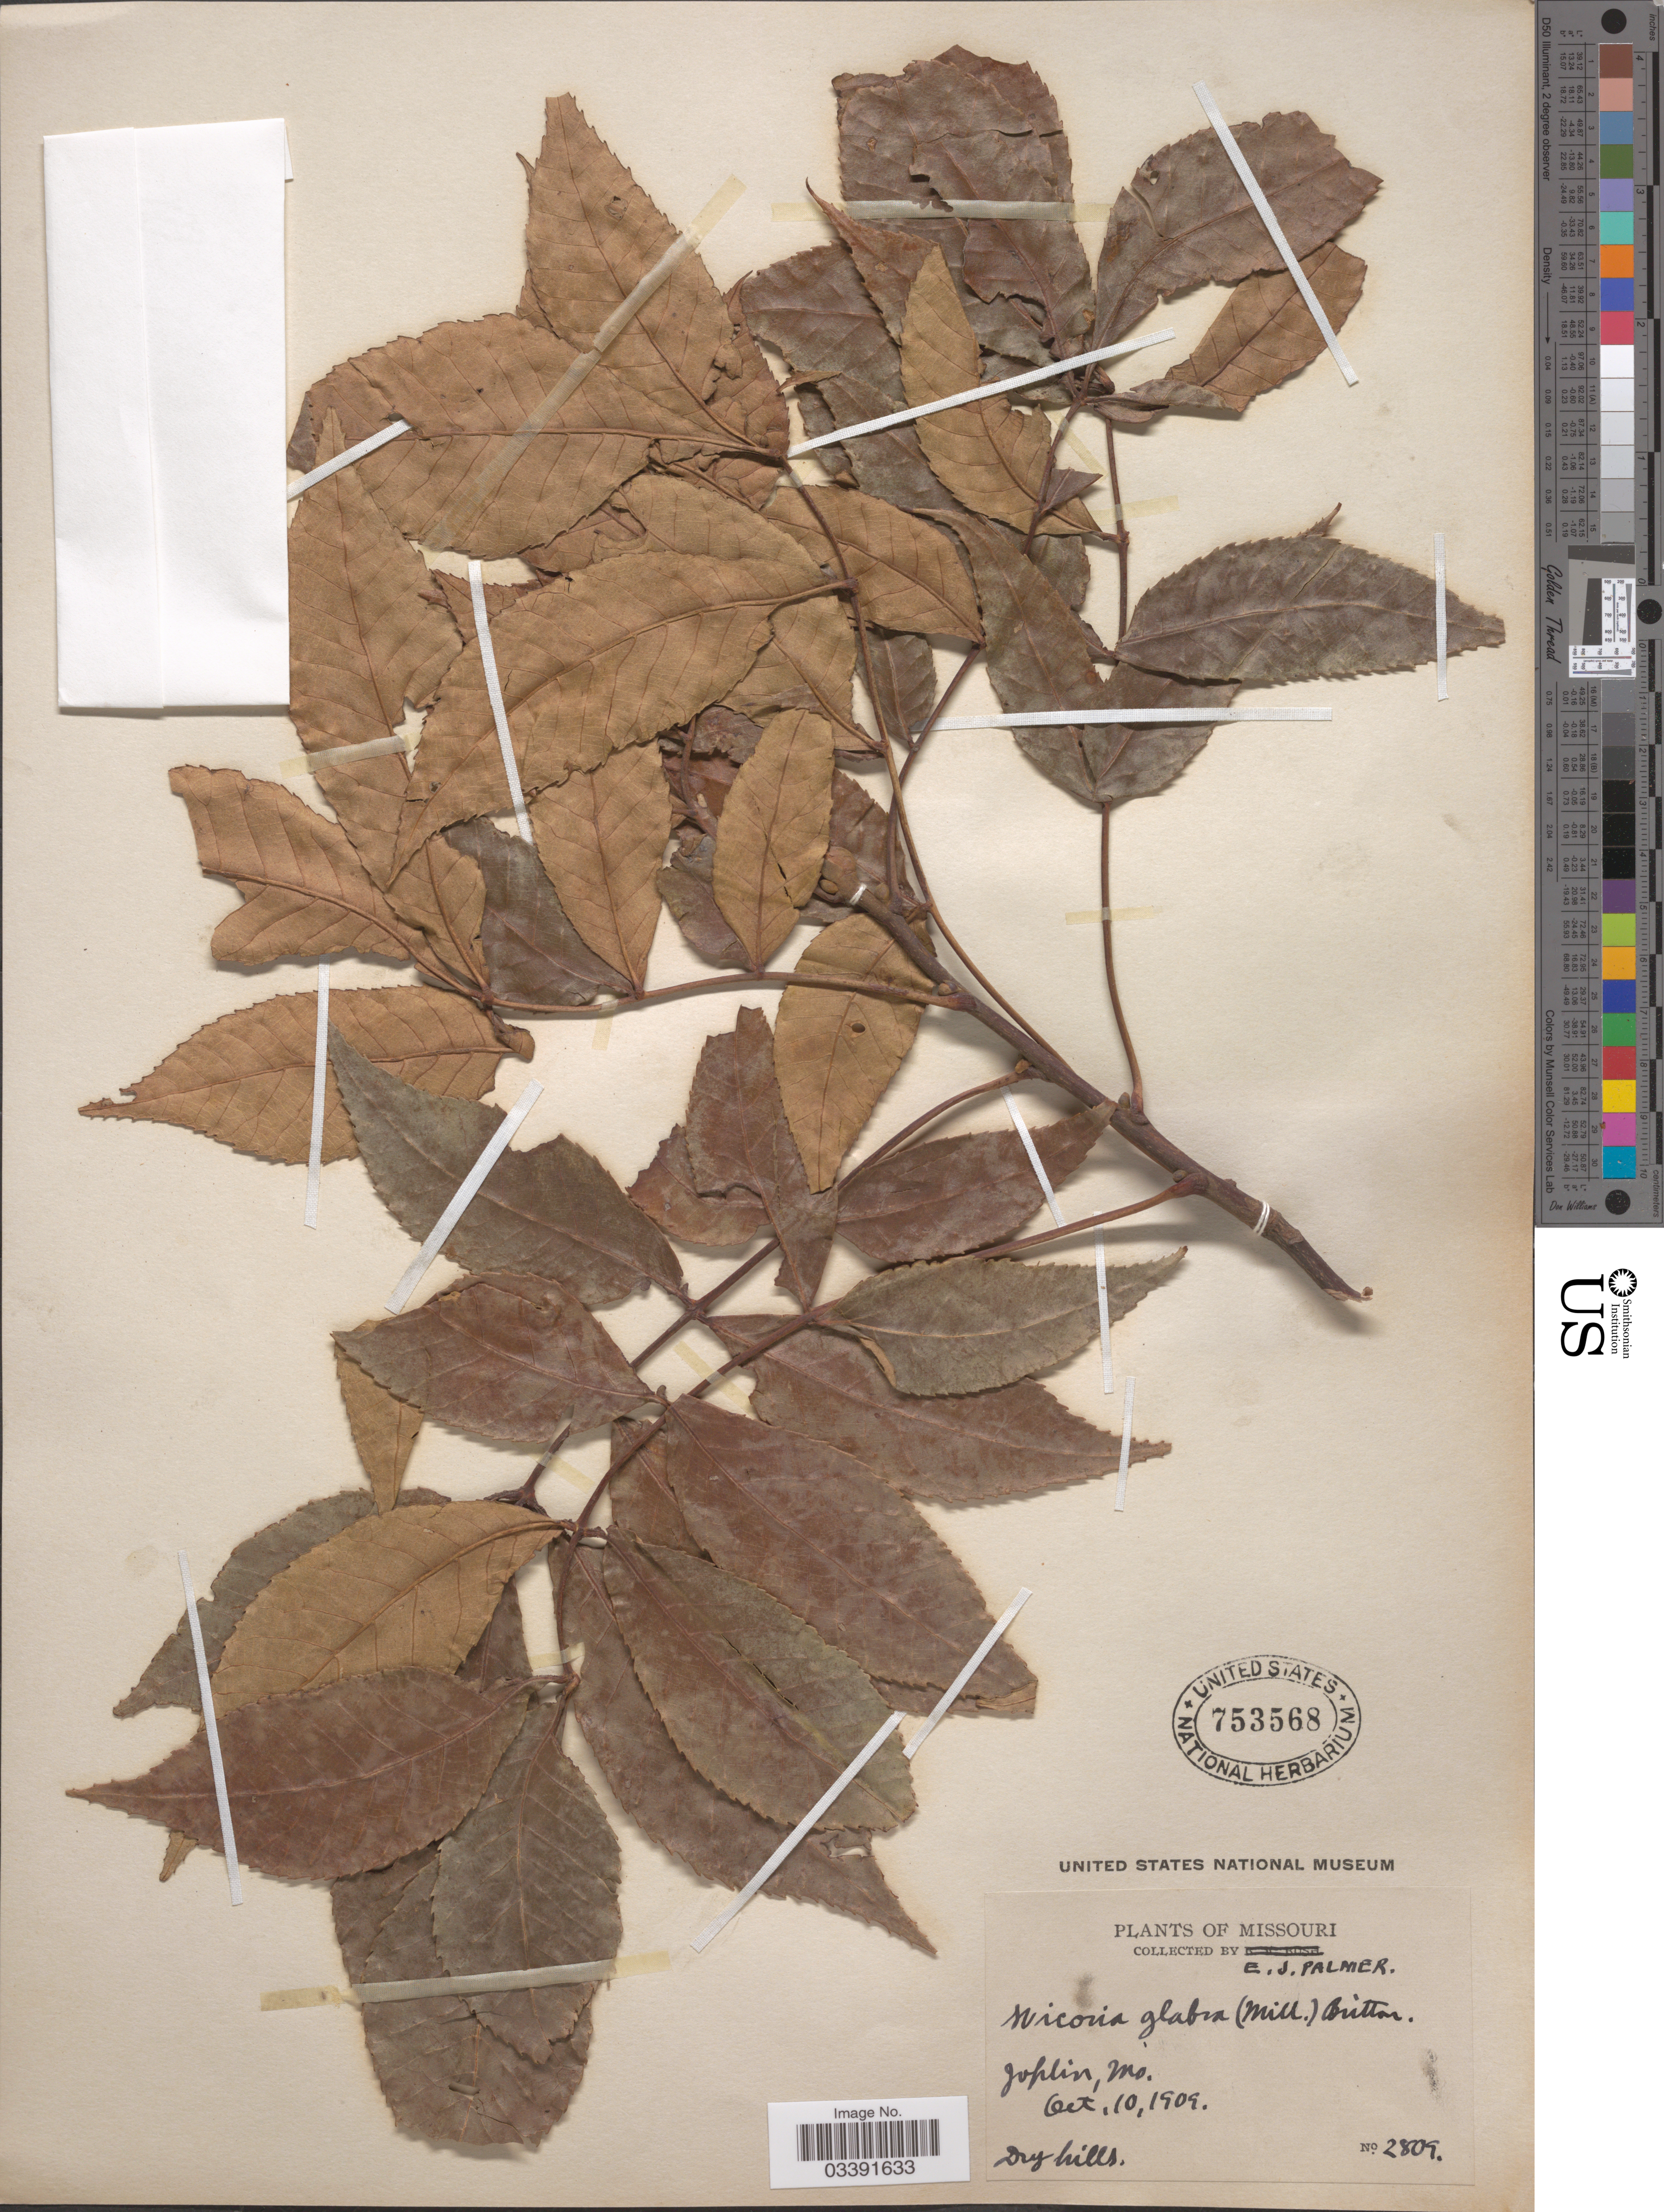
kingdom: Plantae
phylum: Tracheophyta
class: Magnoliopsida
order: Fagales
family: Juglandaceae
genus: Carya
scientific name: Carya glabra var. glabra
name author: (Mill.) Sweet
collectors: E. J. Palmer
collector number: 2809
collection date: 1909-10-10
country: United States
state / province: Missouri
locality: Joplin.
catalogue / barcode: US 753568